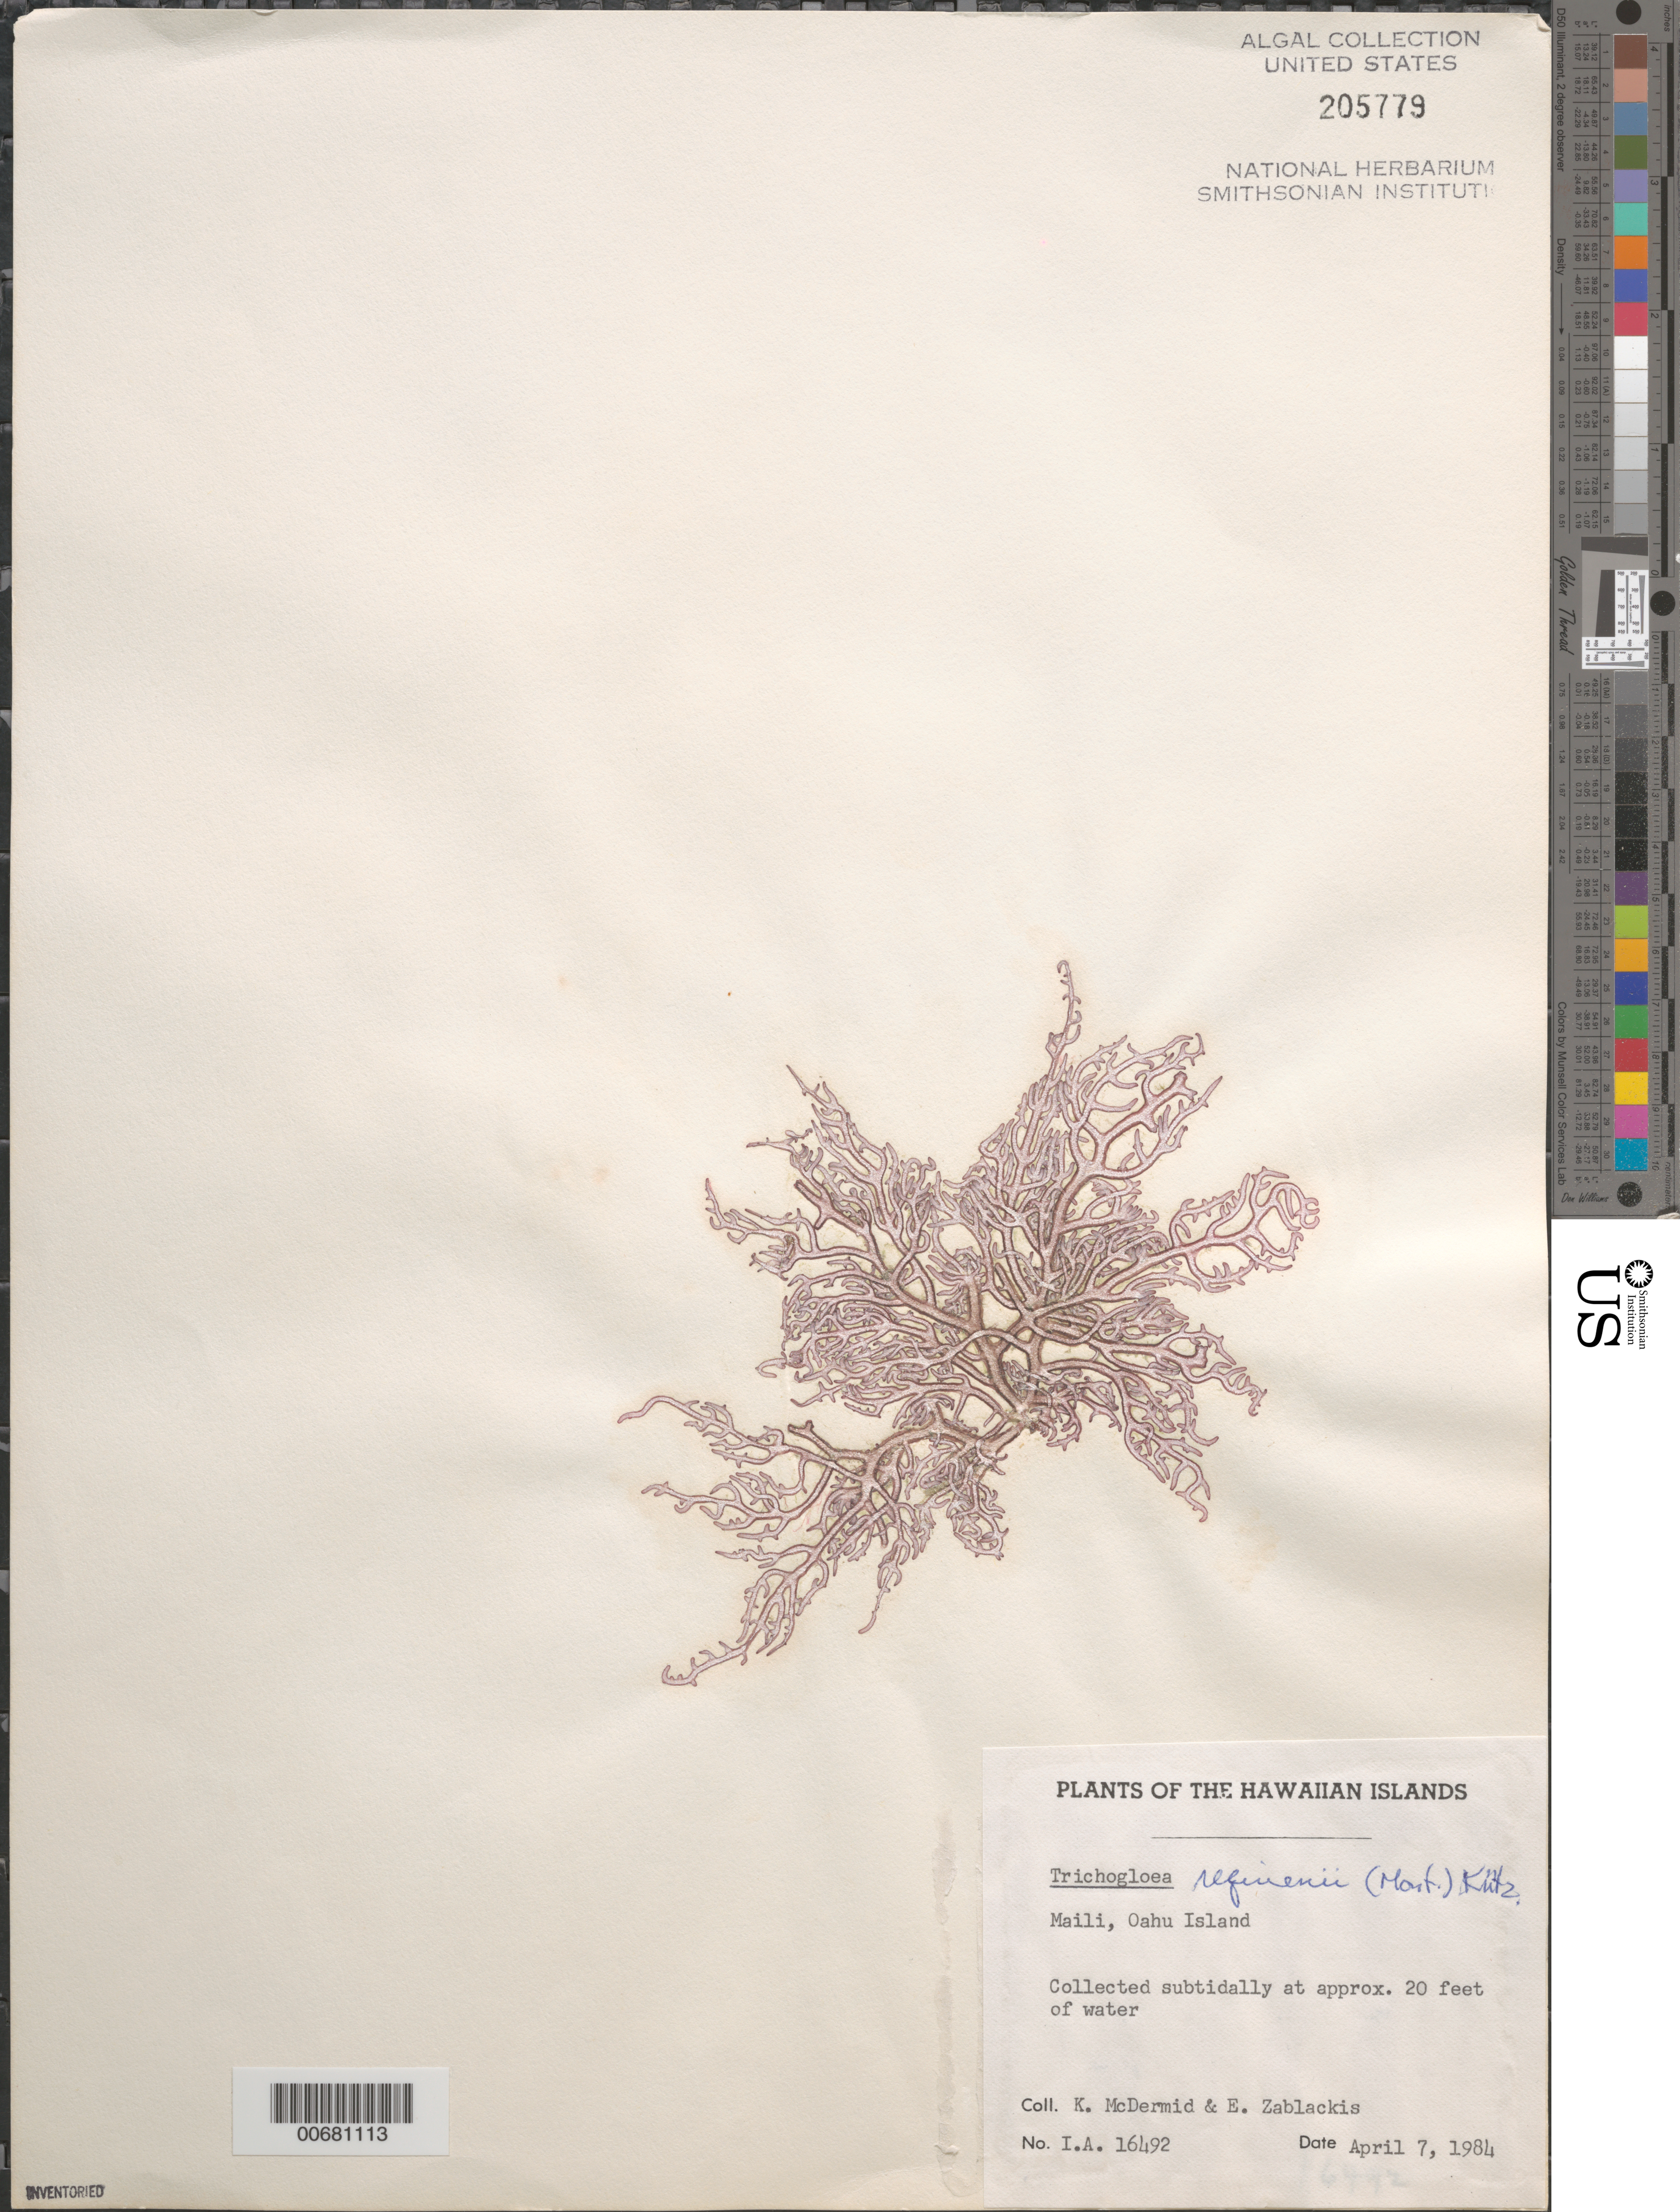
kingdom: Plantae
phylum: Rhodophyta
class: Florideophyceae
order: Nemaliales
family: Liagoraceae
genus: Trichogloea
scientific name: Trichogloea requienii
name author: (Mont.) Kütz.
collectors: K. McDermid & E. Zablackis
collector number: IAA 16492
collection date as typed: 07 Apr 1984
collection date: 1984-04-07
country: United States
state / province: Hawaii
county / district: Honolulu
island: Oahu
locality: Maili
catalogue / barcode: US 205779